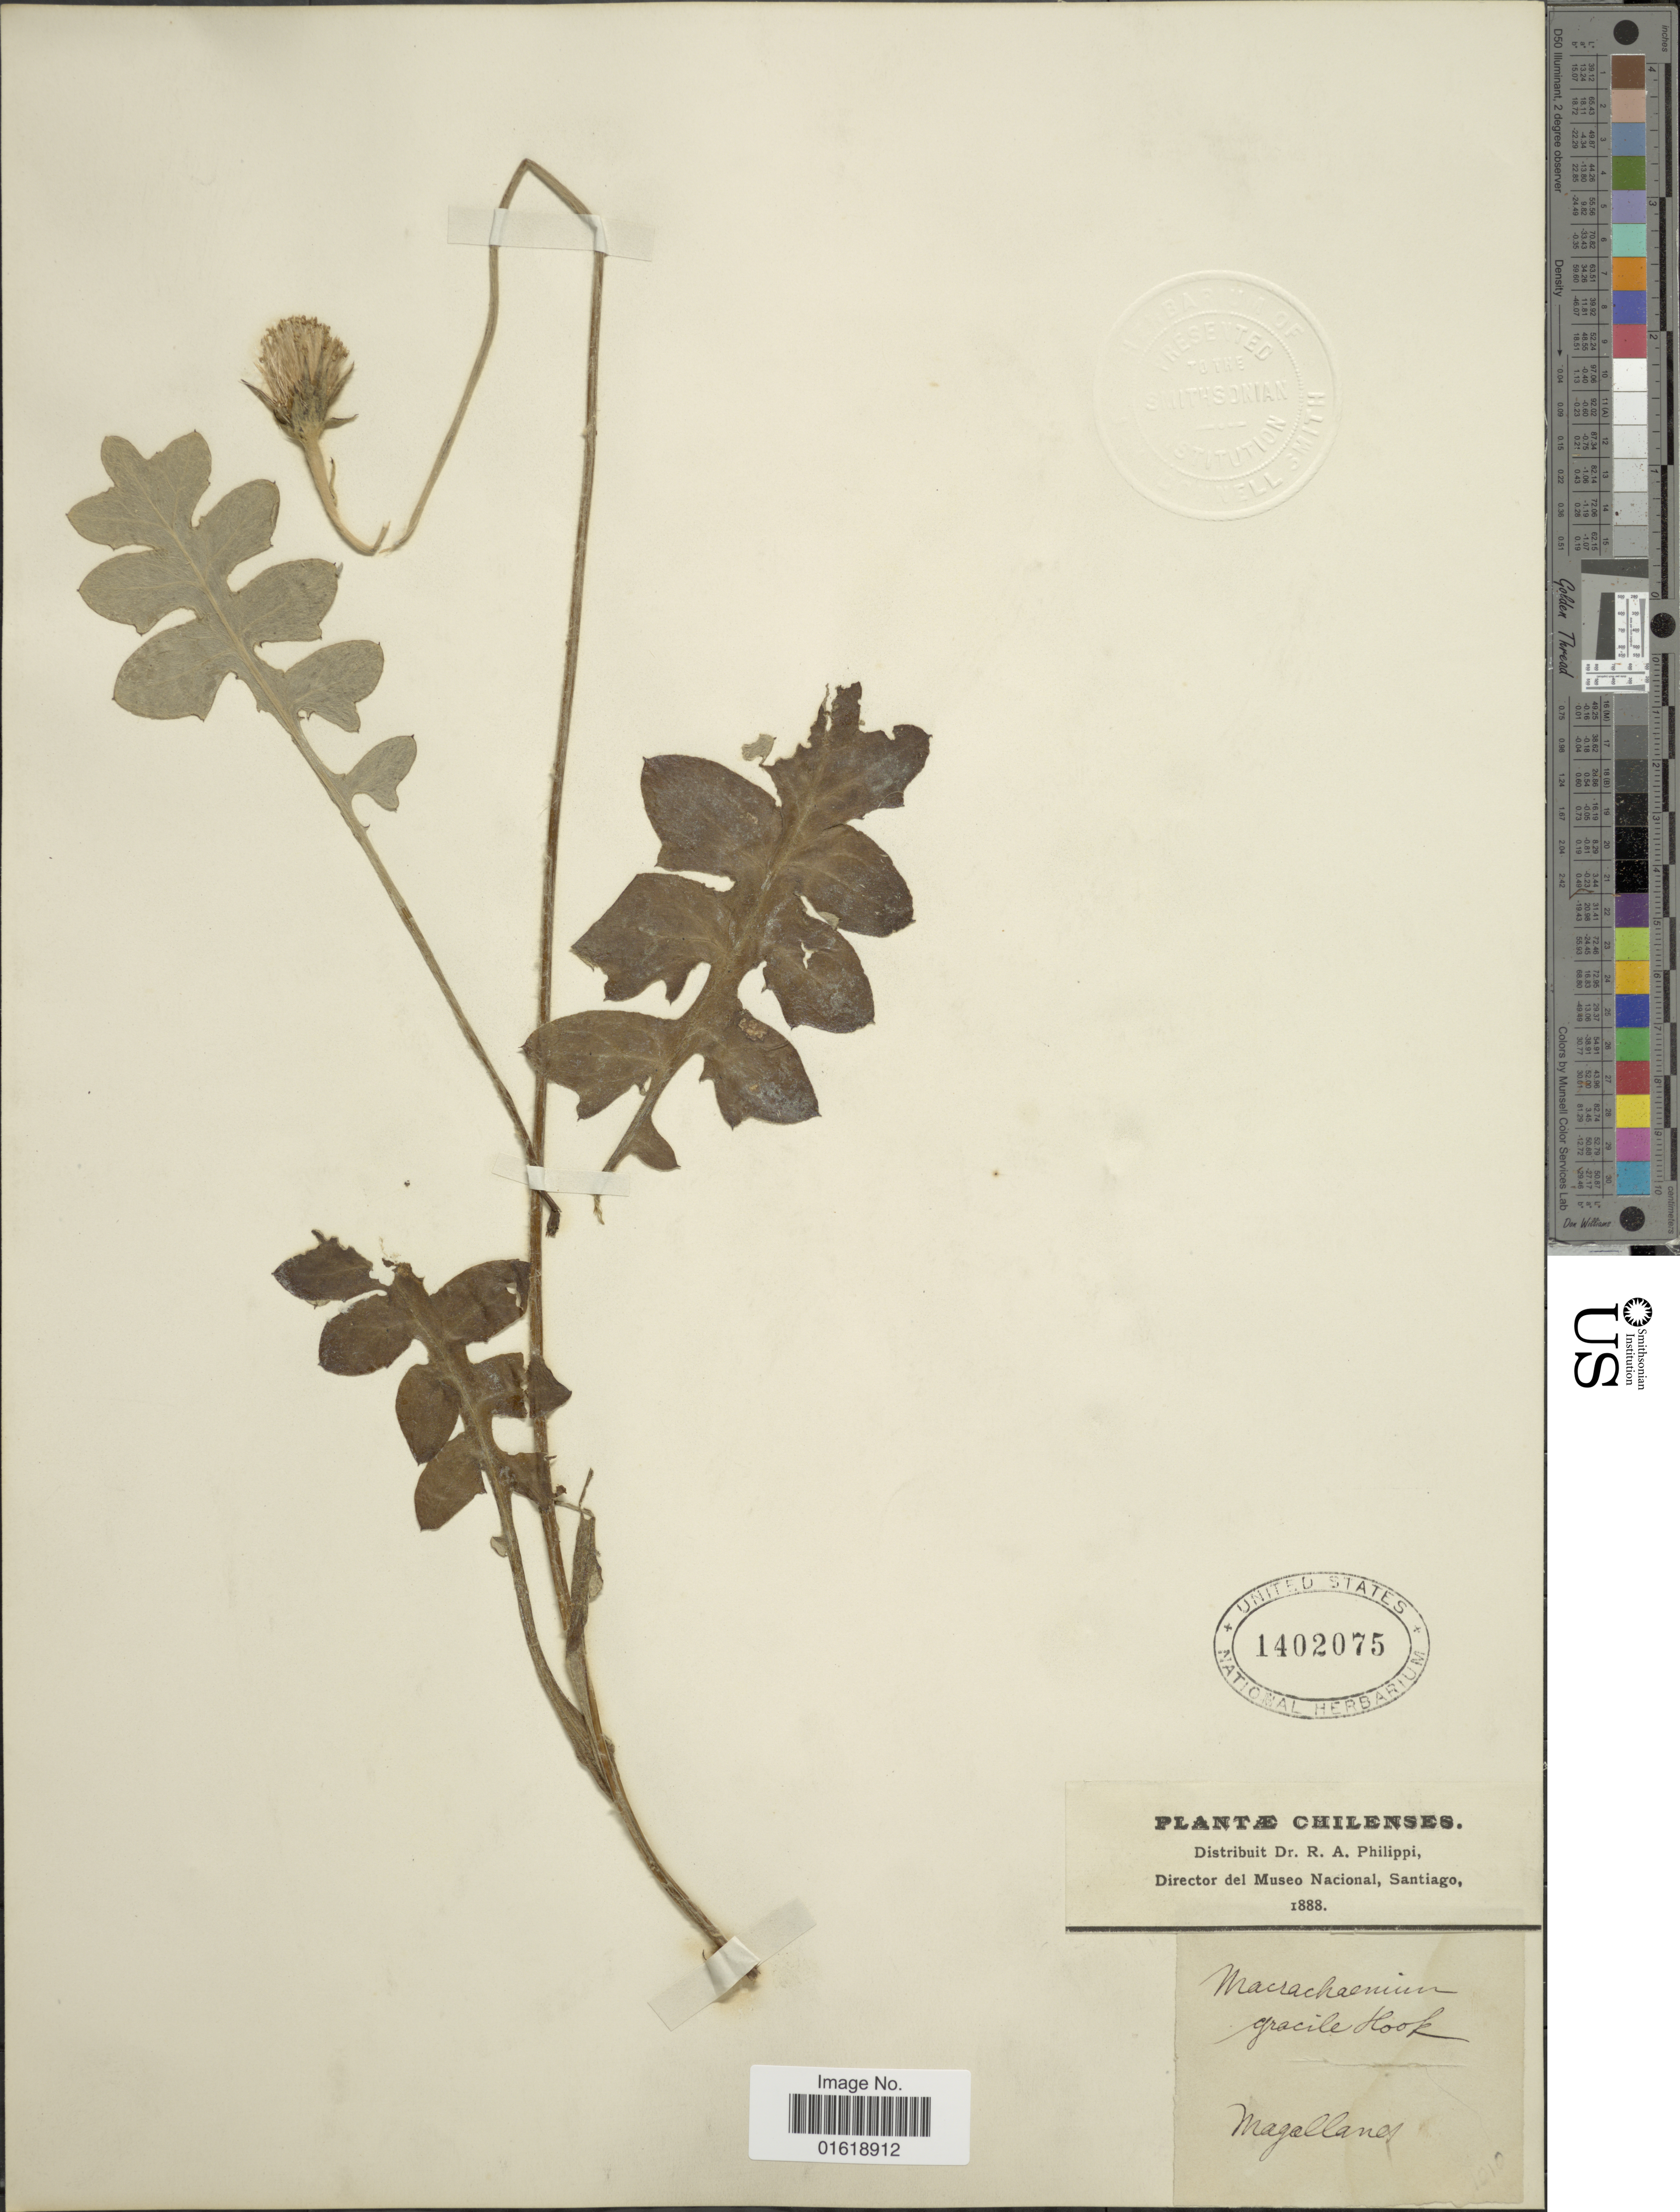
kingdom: Plantae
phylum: Tracheophyta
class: Magnoliopsida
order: Asterales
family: Asteraceae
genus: Macrachaenium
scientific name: Macrachaenium gracile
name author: Hook. f.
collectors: R. A. Philippi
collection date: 1888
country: Chile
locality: Magallanes.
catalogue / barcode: US 1402075